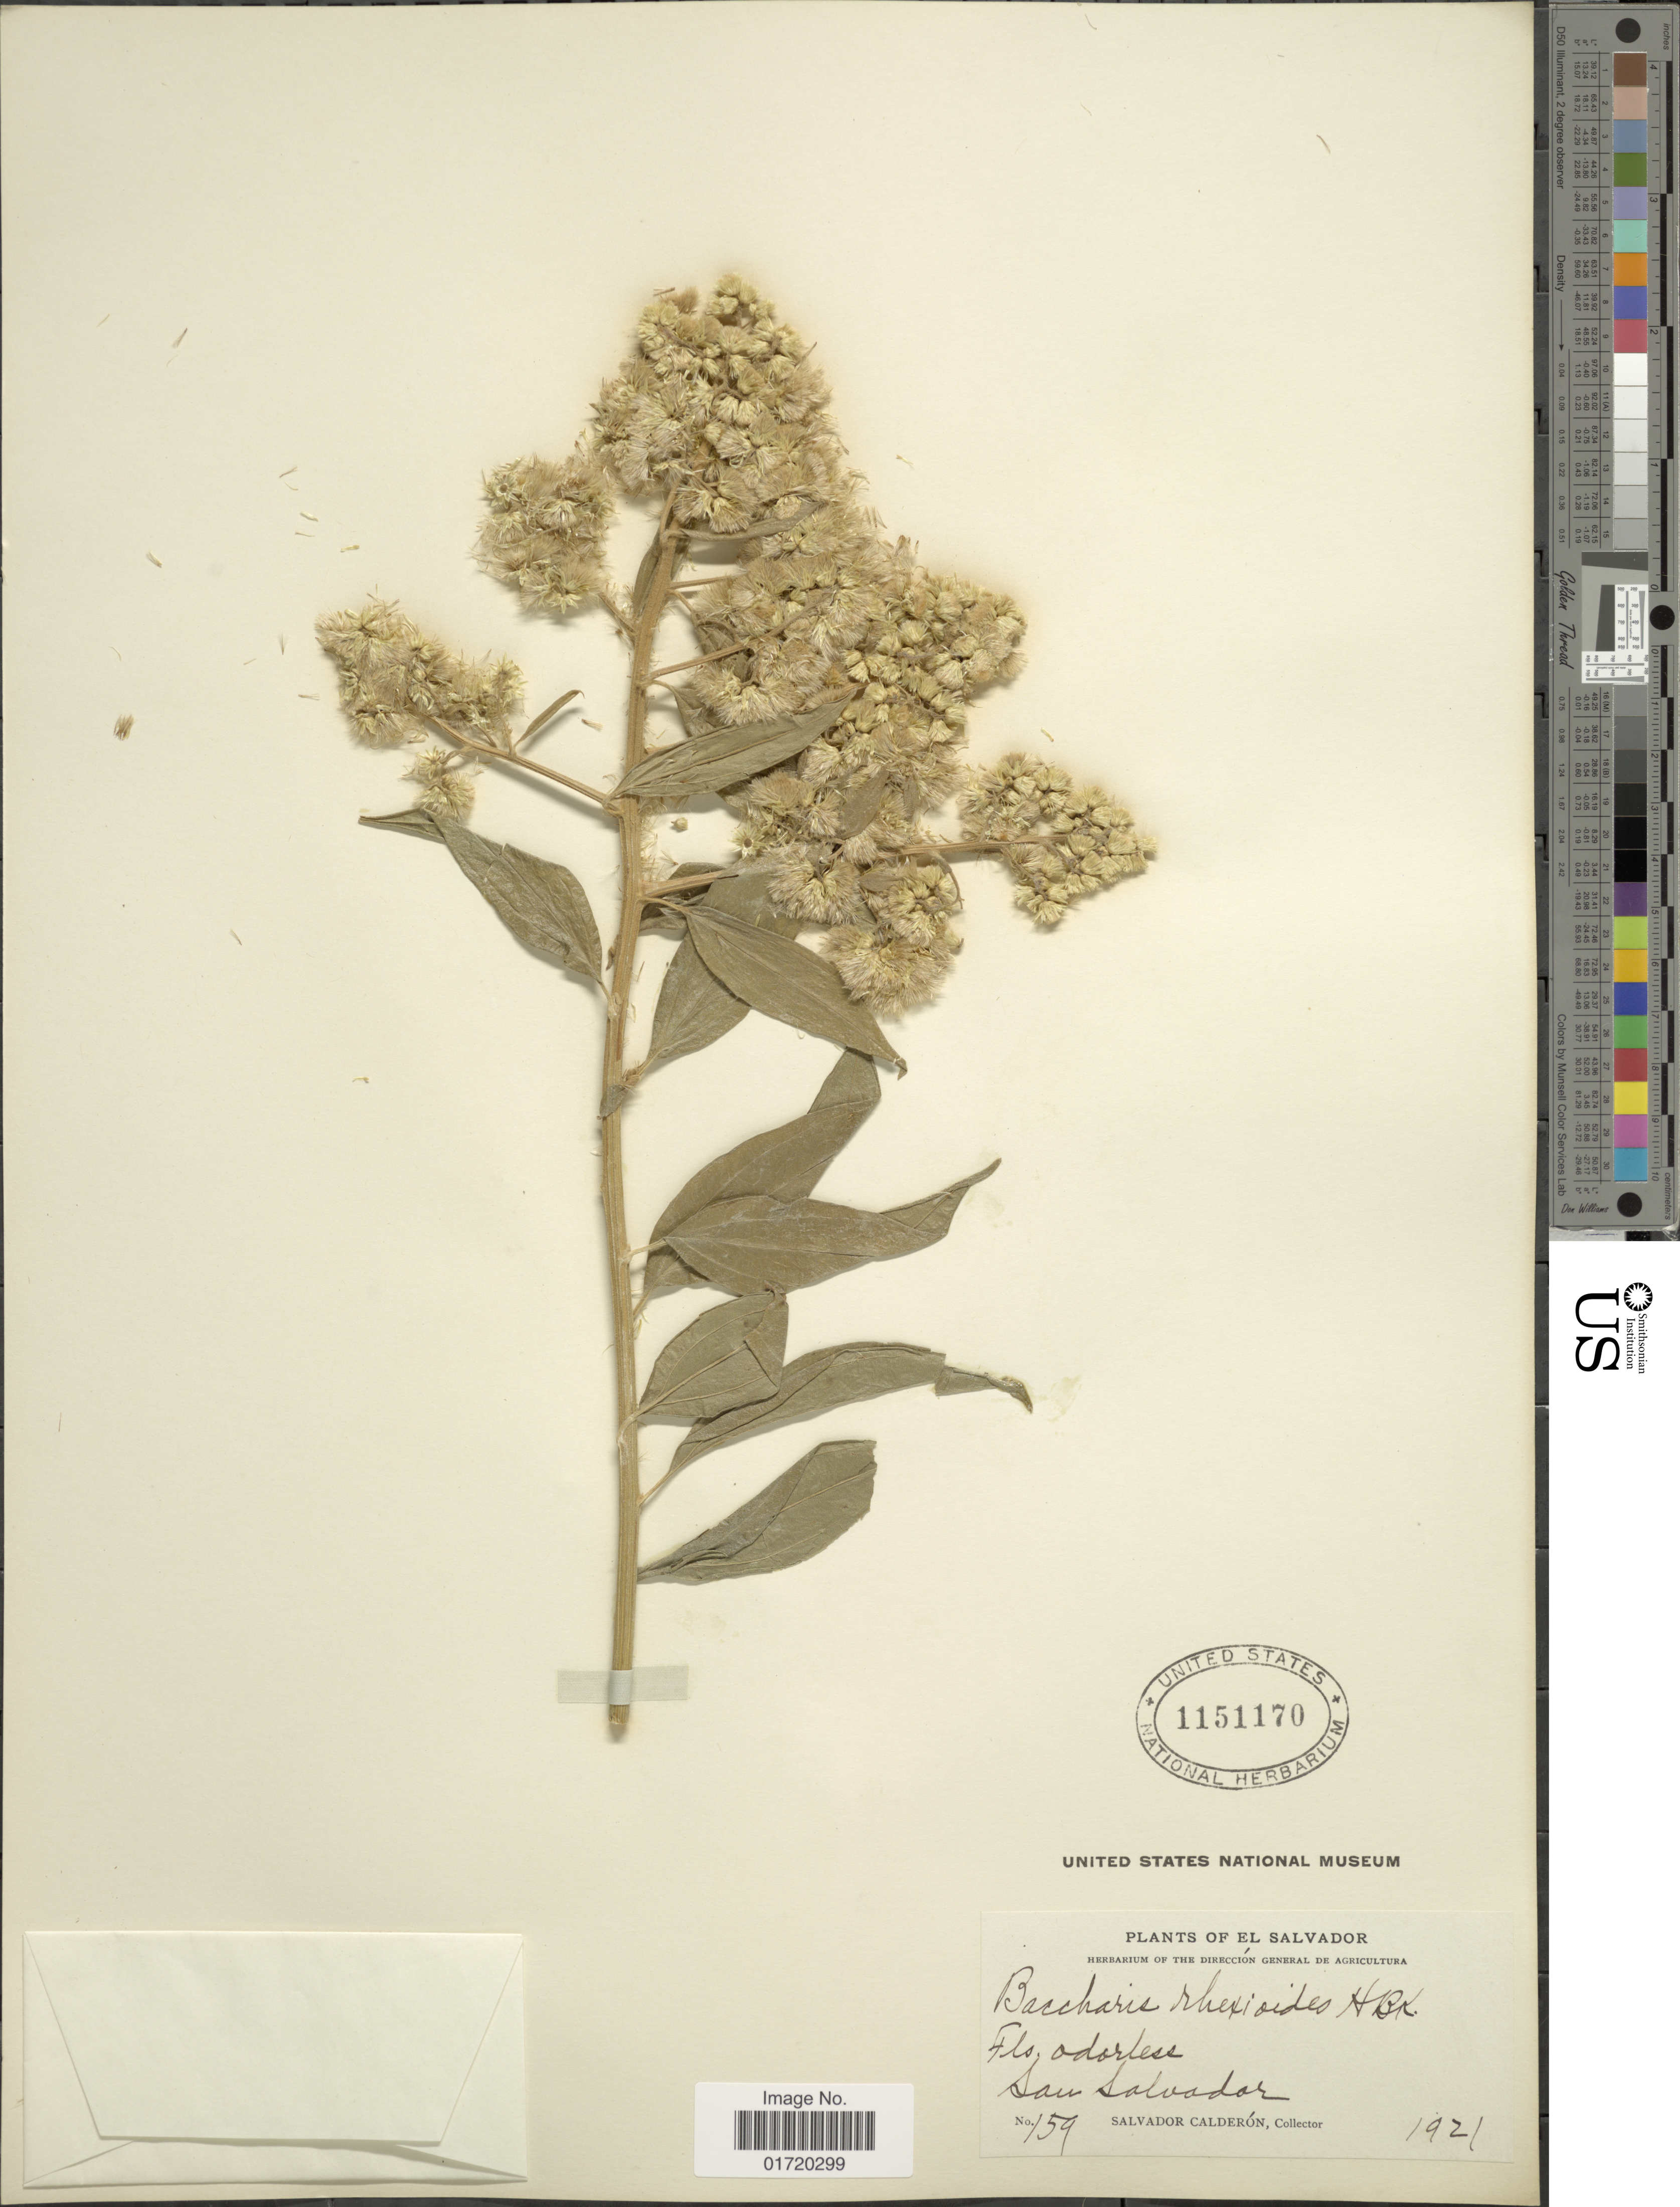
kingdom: Plantae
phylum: Tracheophyta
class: Magnoliopsida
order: Asterales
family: Asteraceae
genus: Baccharis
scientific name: Baccharis trinervis var. rhexioides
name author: (Kunth) Baker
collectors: S. Calderón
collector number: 159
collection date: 1921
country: El Salvador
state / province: San Salvador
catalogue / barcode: US 1151170